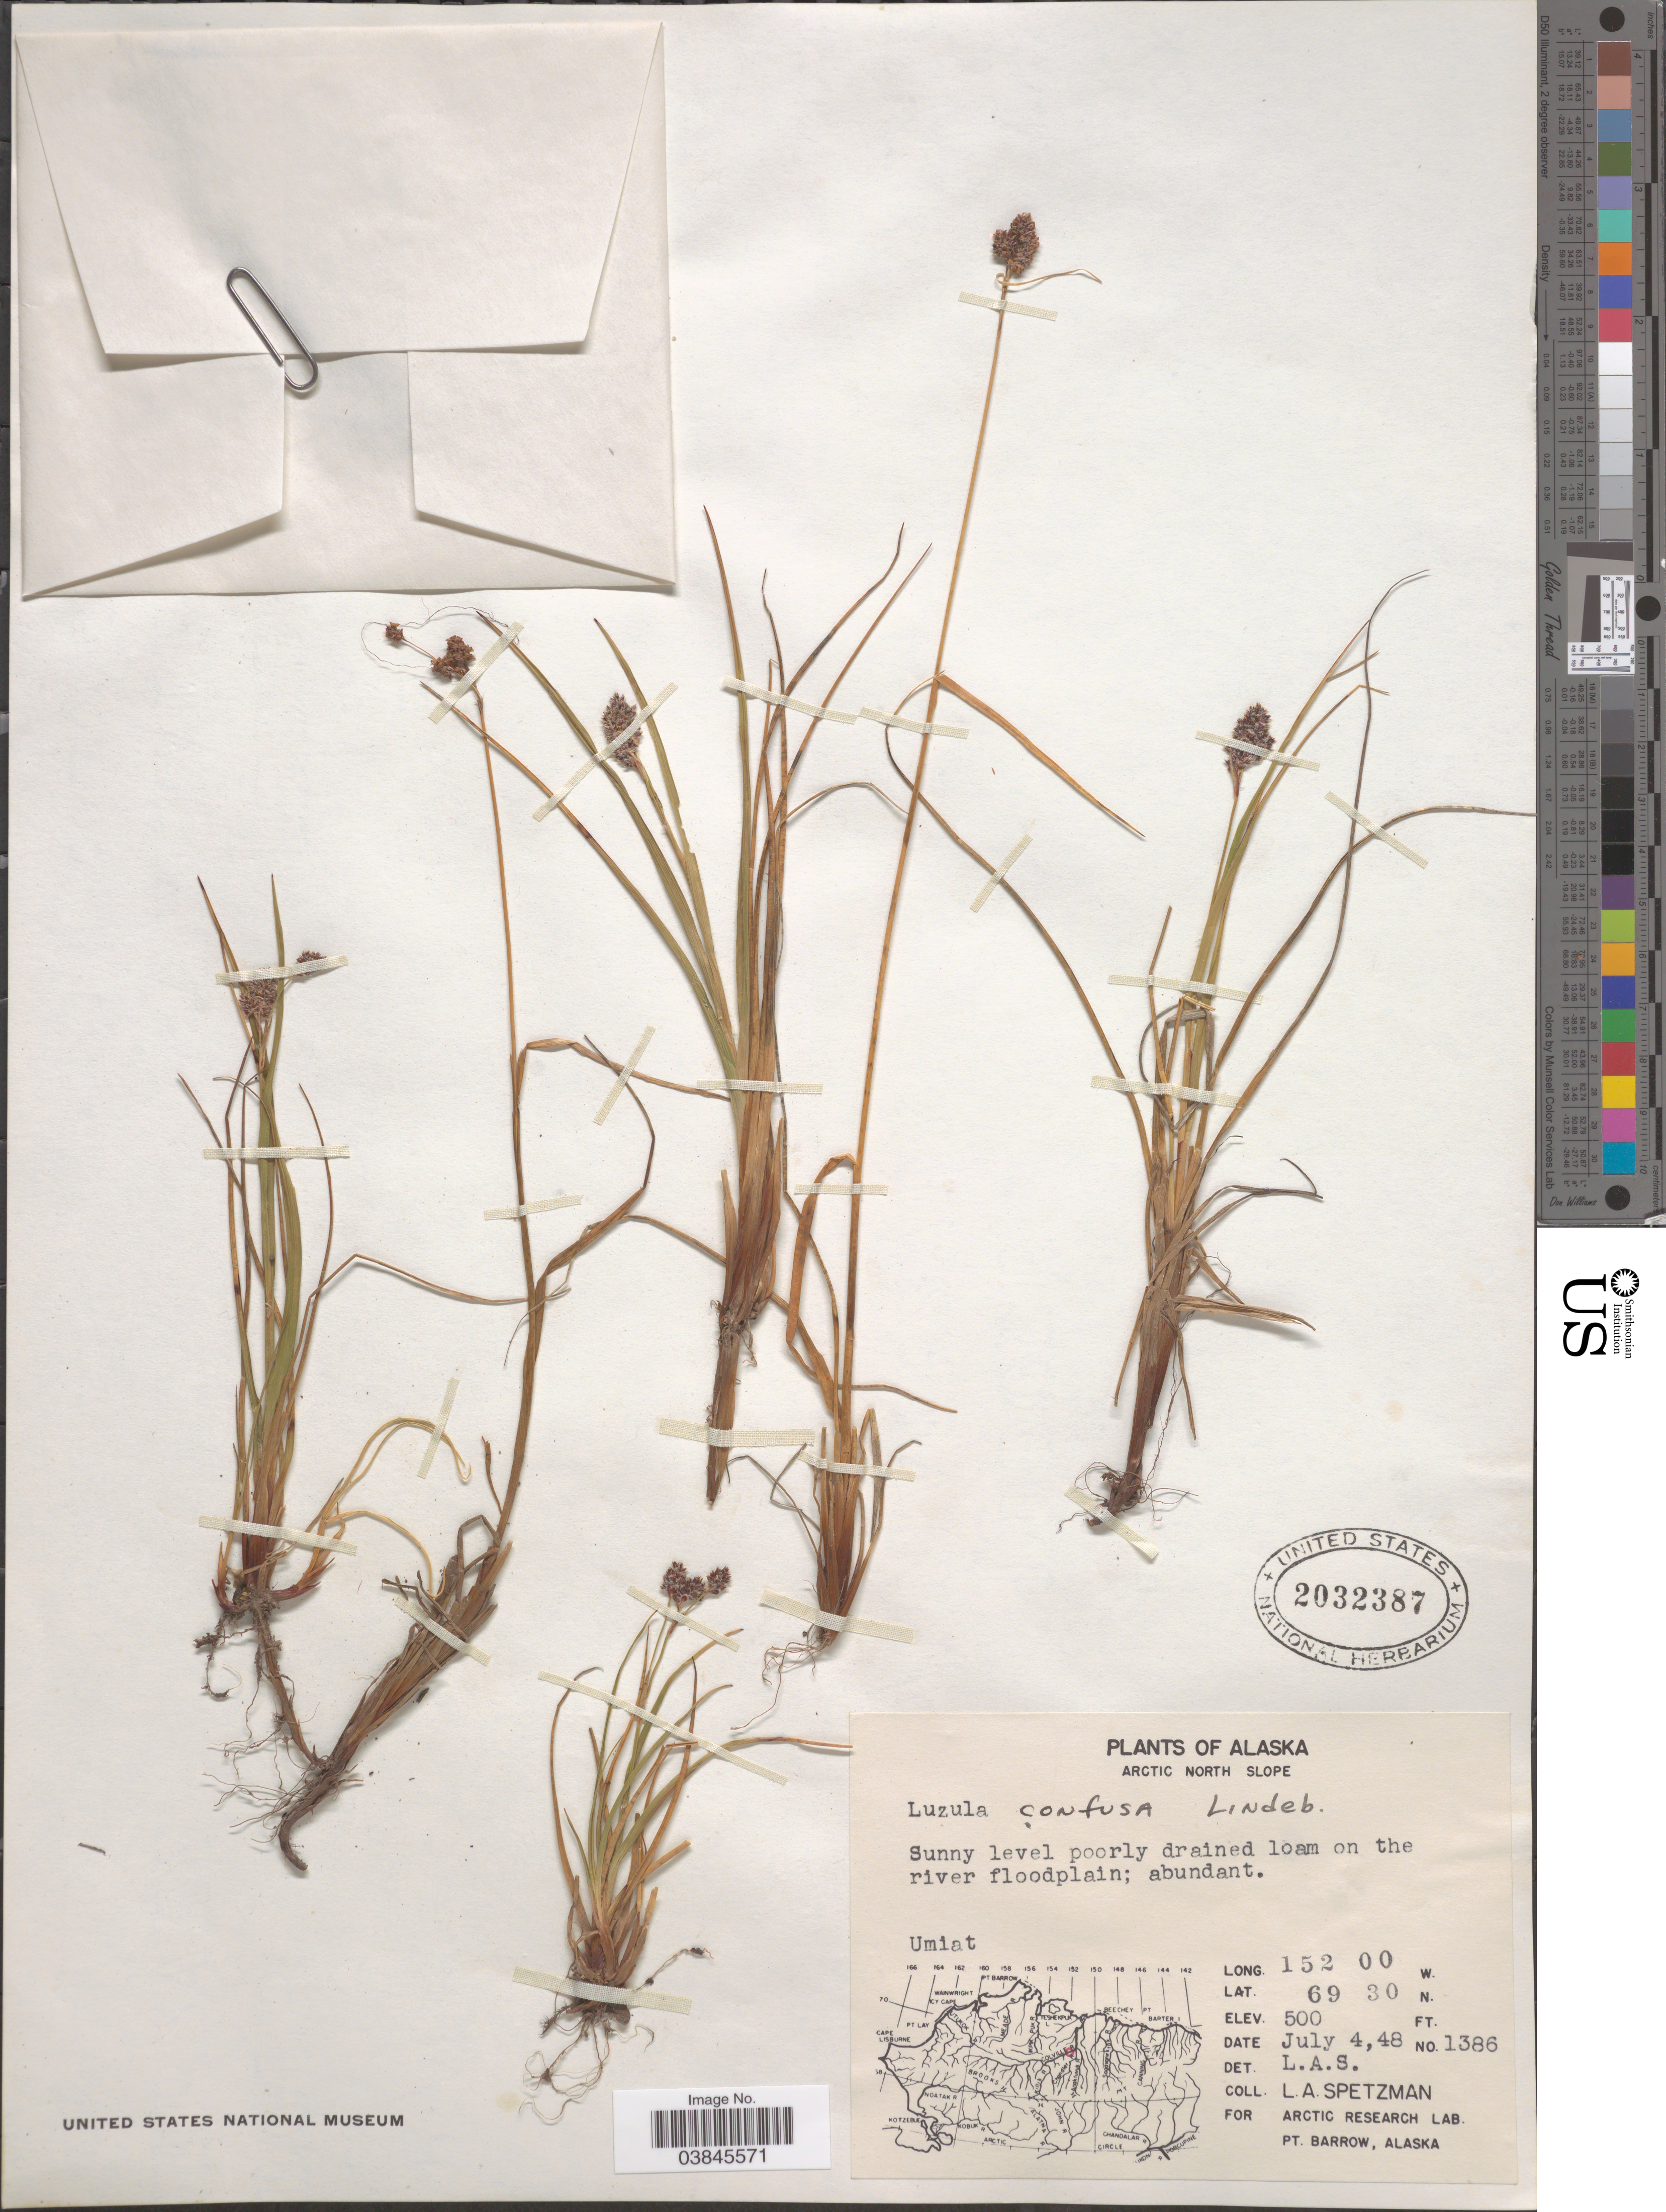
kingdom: Plantae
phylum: Tracheophyta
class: Liliopsida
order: Poales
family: Juncaceae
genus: Luzula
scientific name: Luzula confusa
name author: Lindeb.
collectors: L. Spetzman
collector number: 1386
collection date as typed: Transcribed d/m/y: 4/7/48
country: United States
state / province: Alaska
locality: Arctic North Slope. Sunny level poorly drained loam on the river floodplain. Umiat.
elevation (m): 152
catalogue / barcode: US 2032387